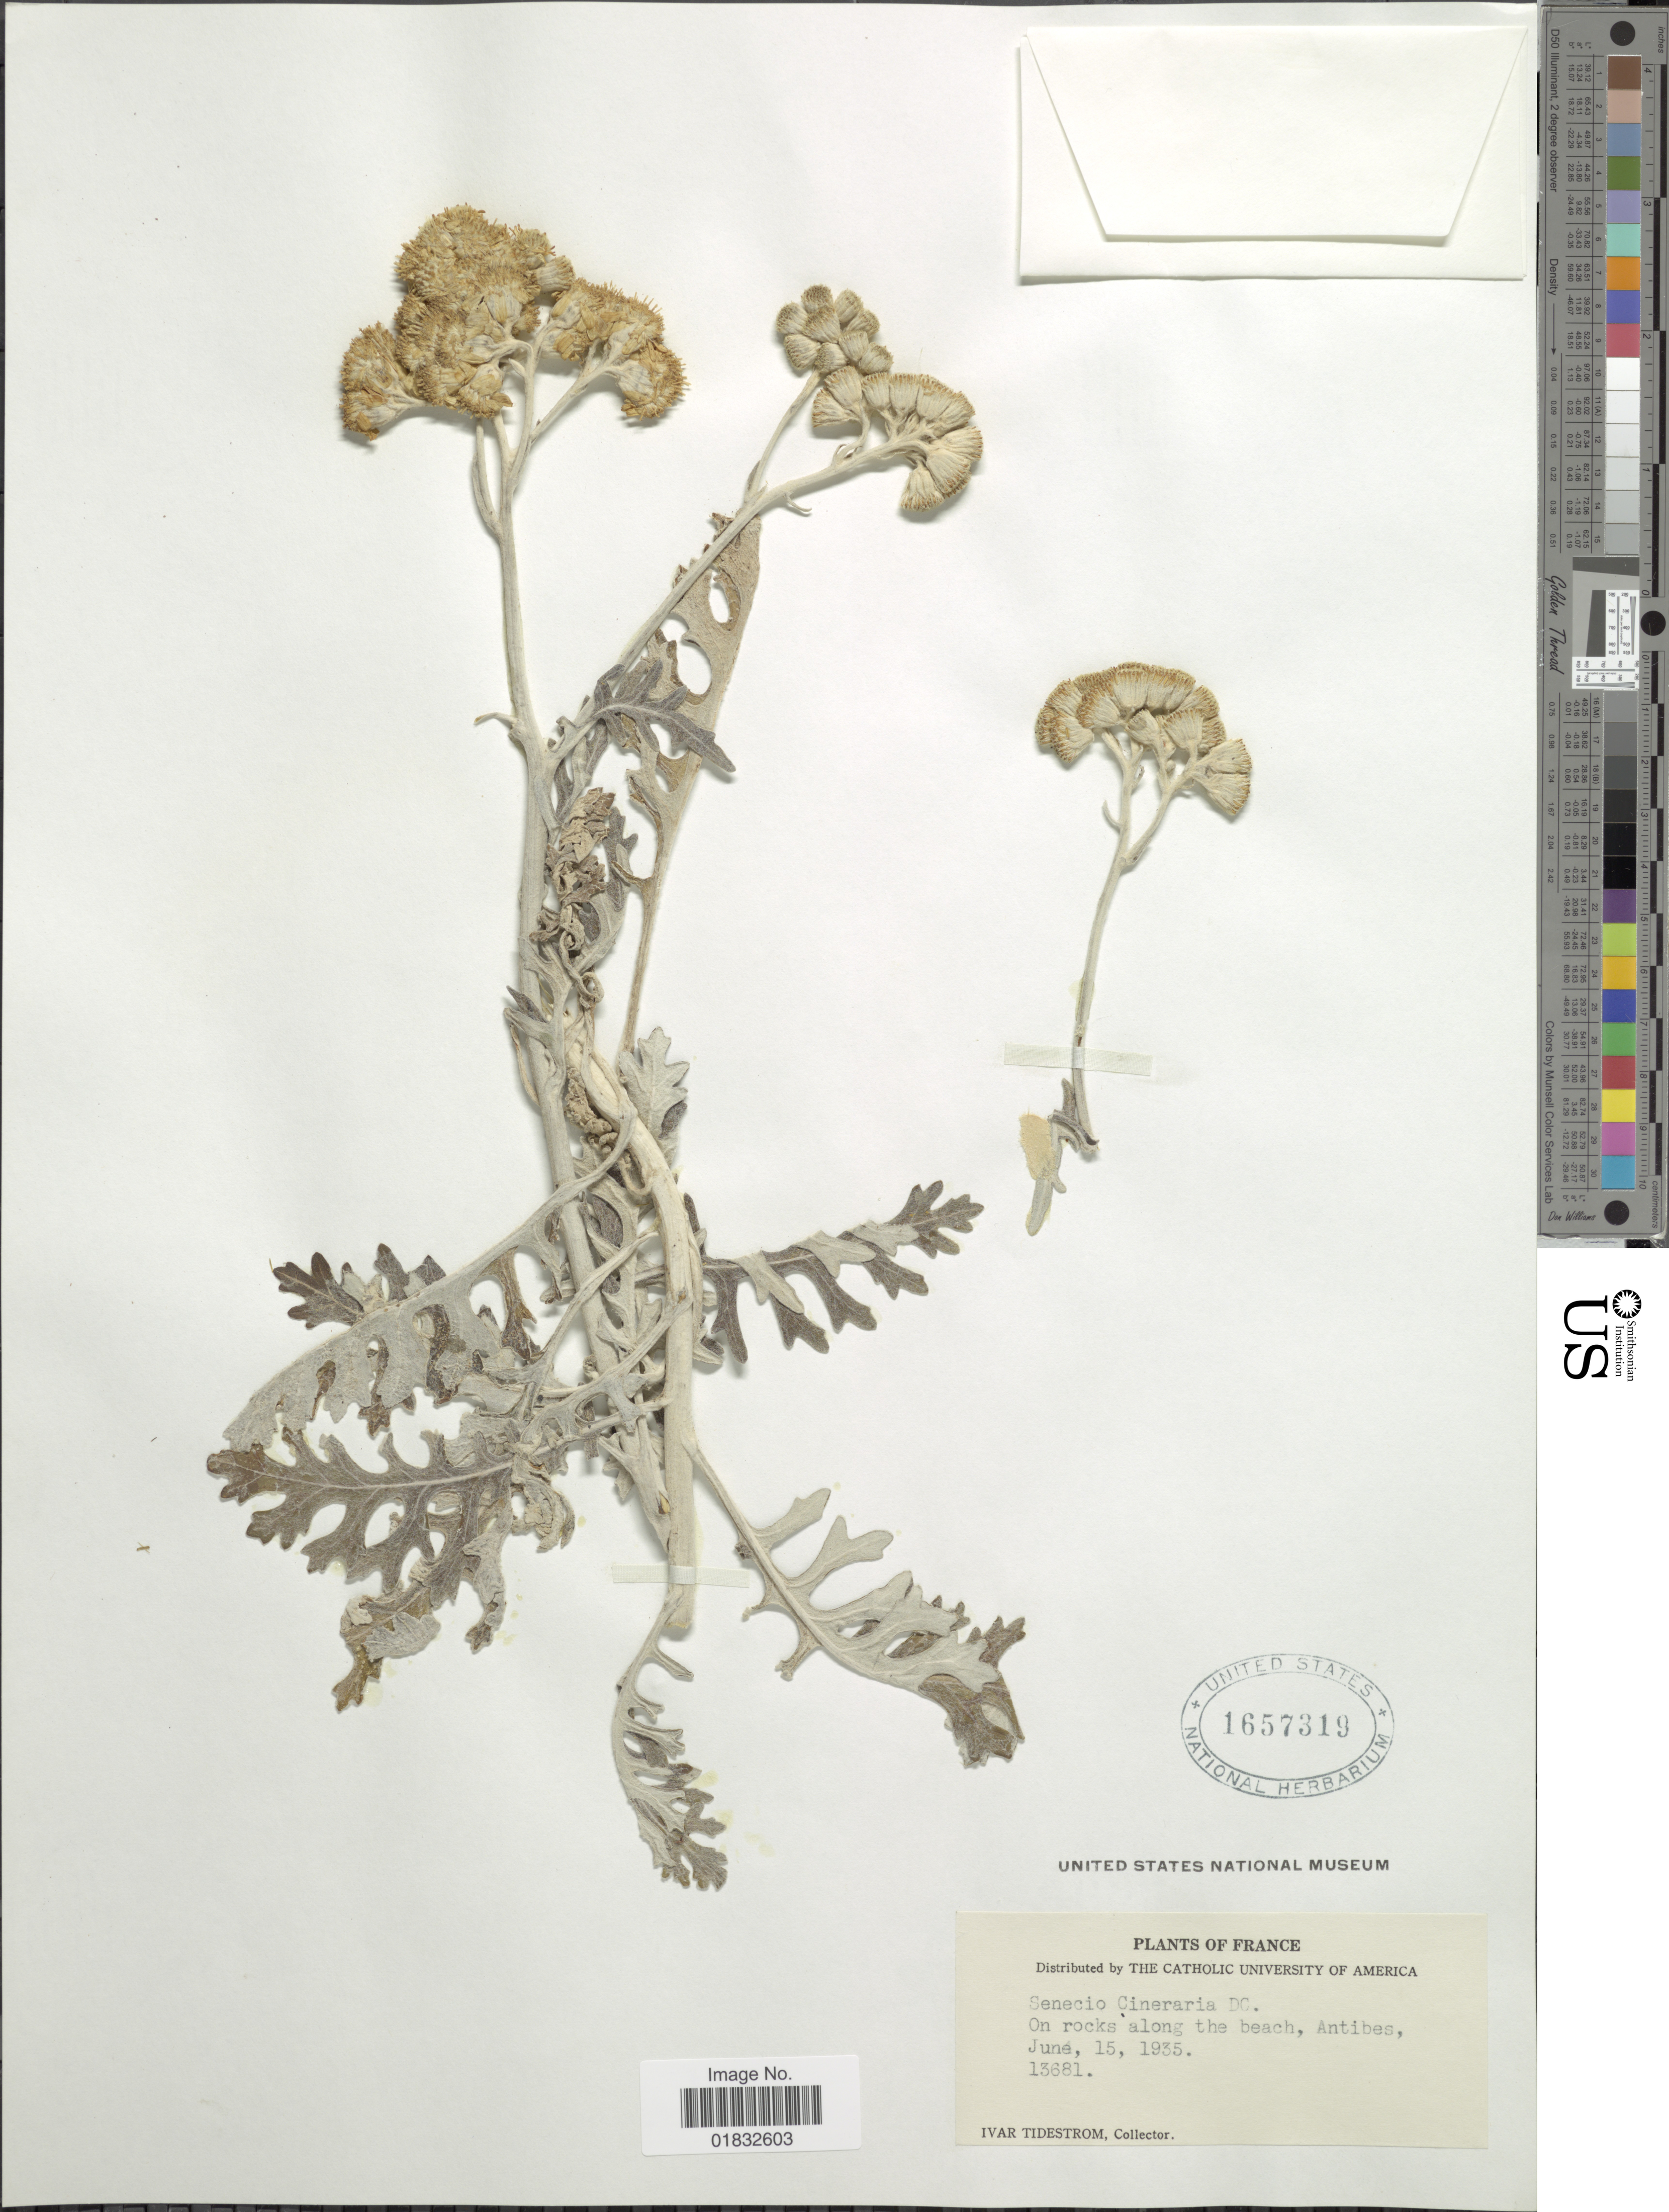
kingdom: Plantae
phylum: Tracheophyta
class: Magnoliopsida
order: Asterales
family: Asteraceae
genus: Jacobaea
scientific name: Jacobaea maritima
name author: (L.) Pelser & Meijden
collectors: I. F. Tidestrom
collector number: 13681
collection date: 1935-06-15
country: France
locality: On rocks along the beach, Antibes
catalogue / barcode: US 1657319